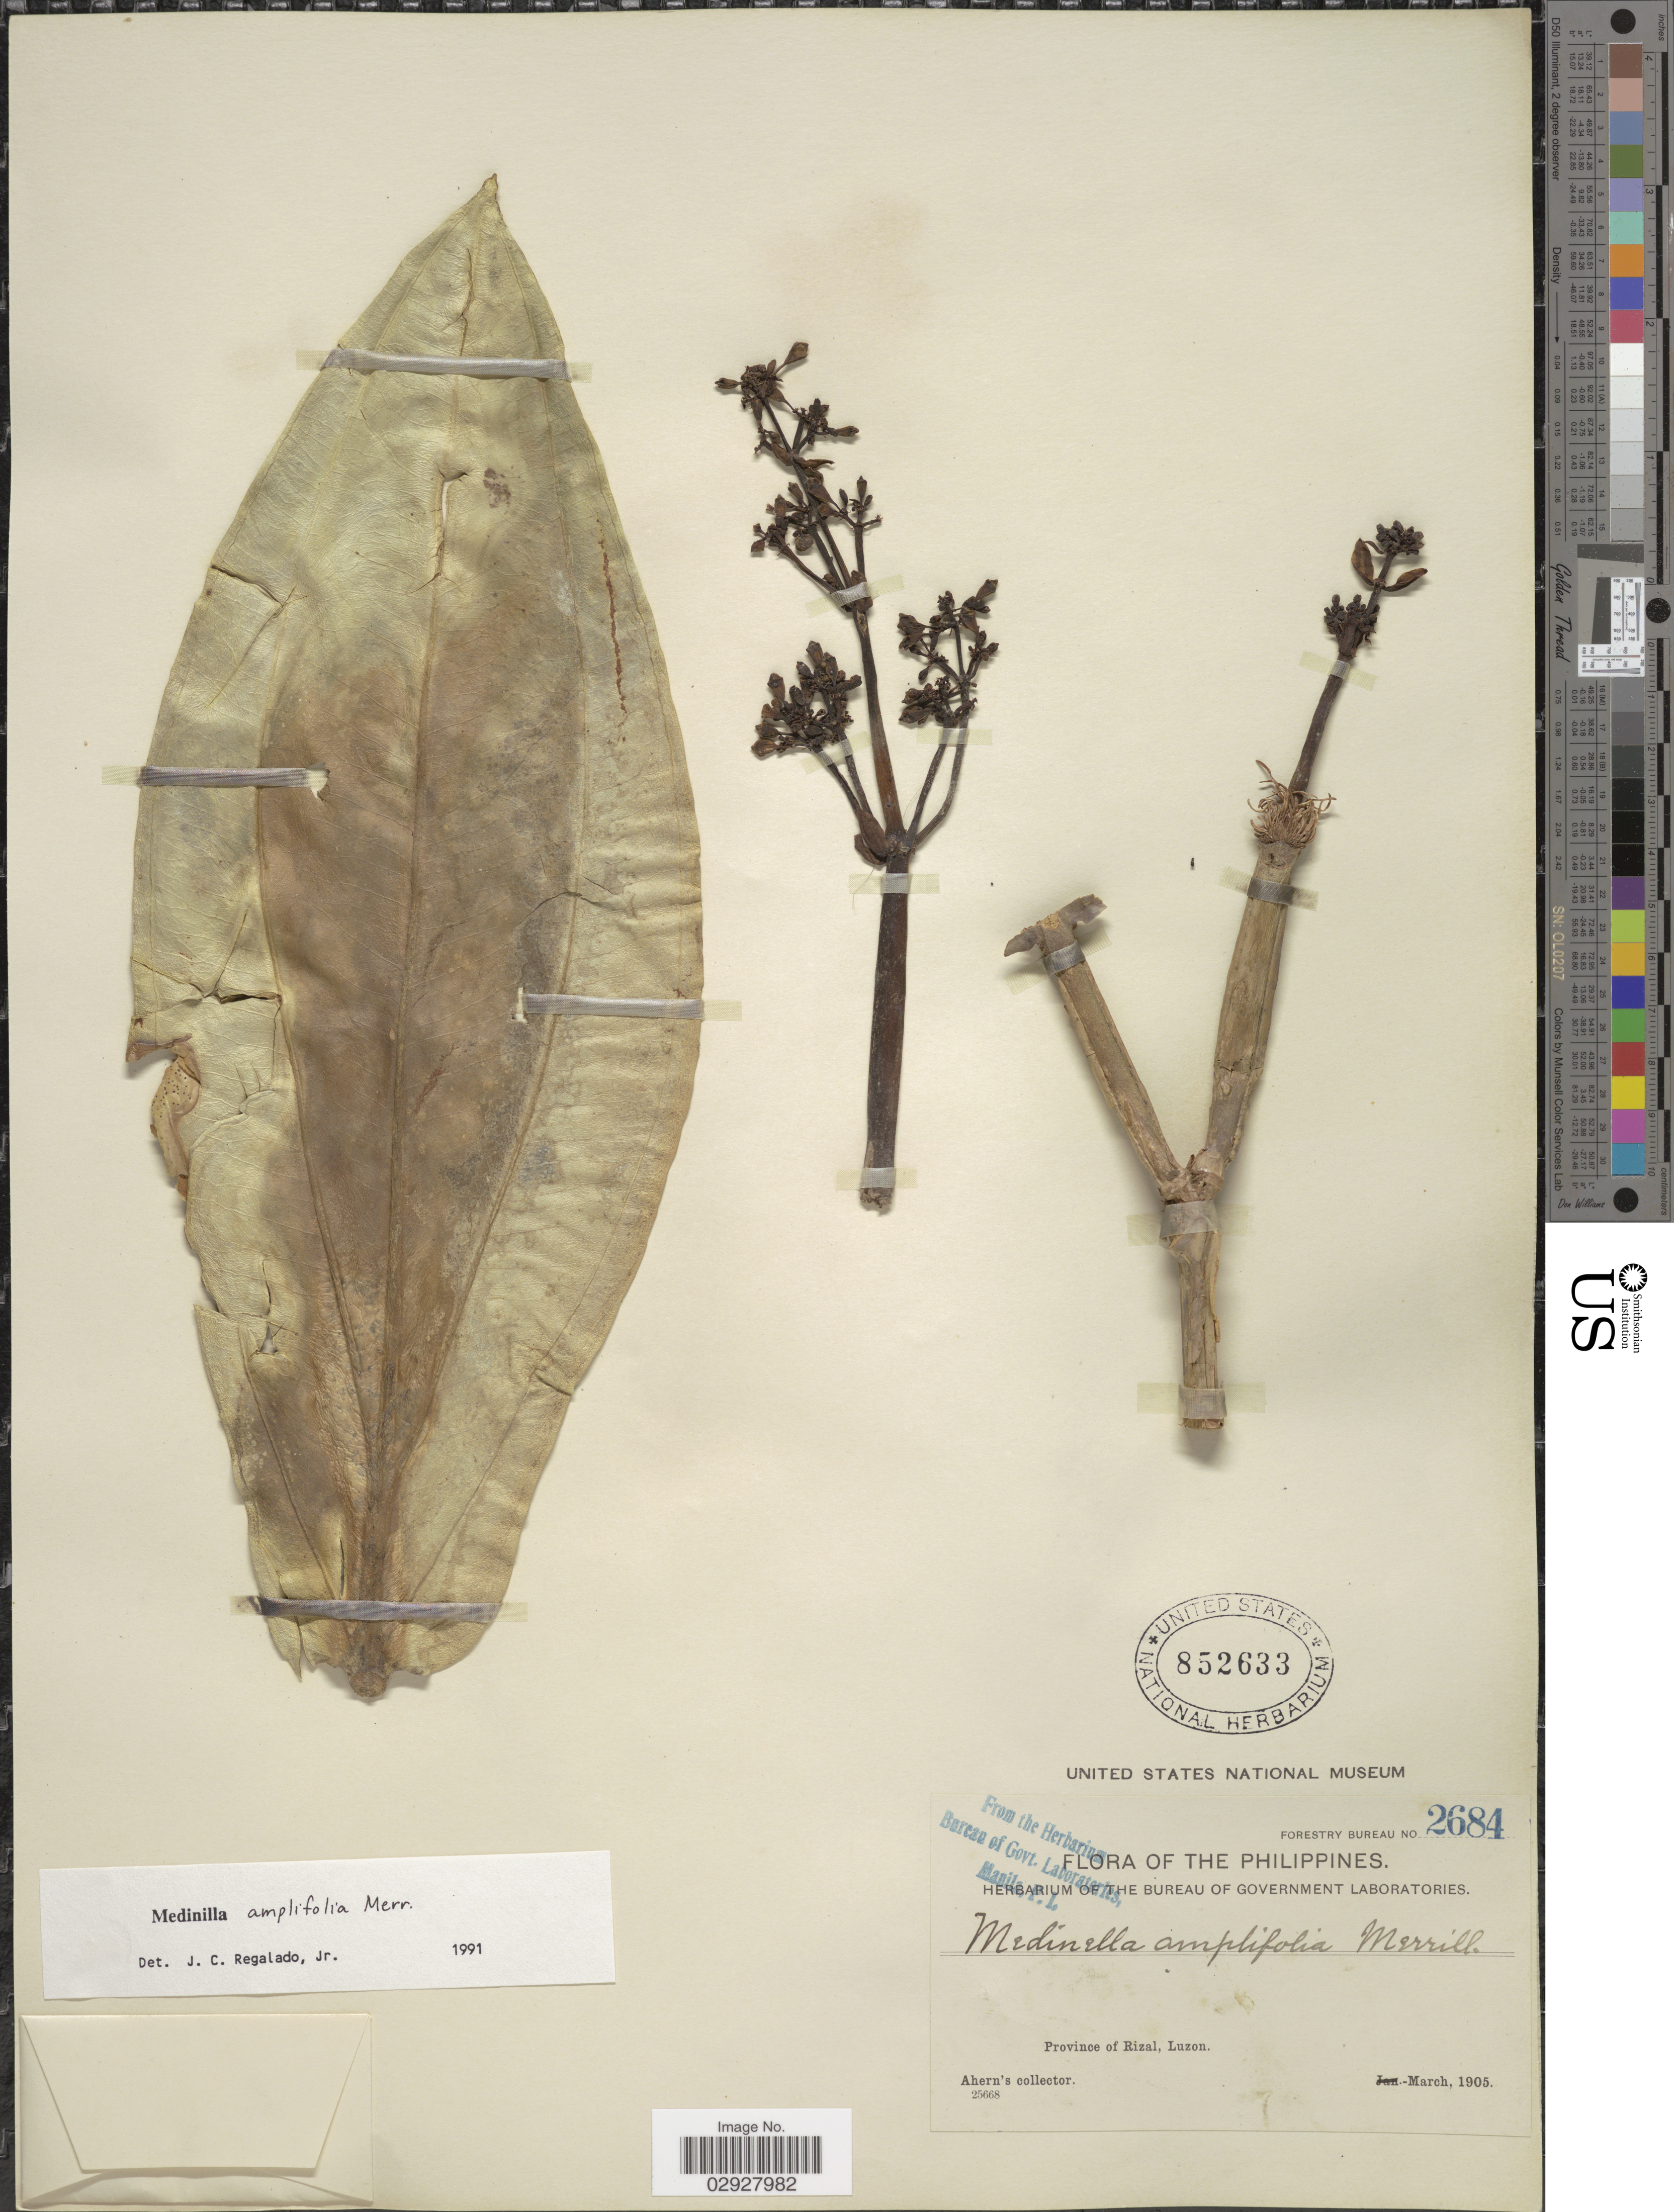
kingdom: Plantae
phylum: Tracheophyta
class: Magnoliopsida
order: Myrtales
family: Melastomataceae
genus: Medinilla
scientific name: Medinilla amplifolia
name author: Merr.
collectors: Ahern's collector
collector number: Forestry Bureau 2684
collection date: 1905-03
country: Philippines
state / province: Calabarzon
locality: Province of Rizal, Luzon.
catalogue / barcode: US 852633